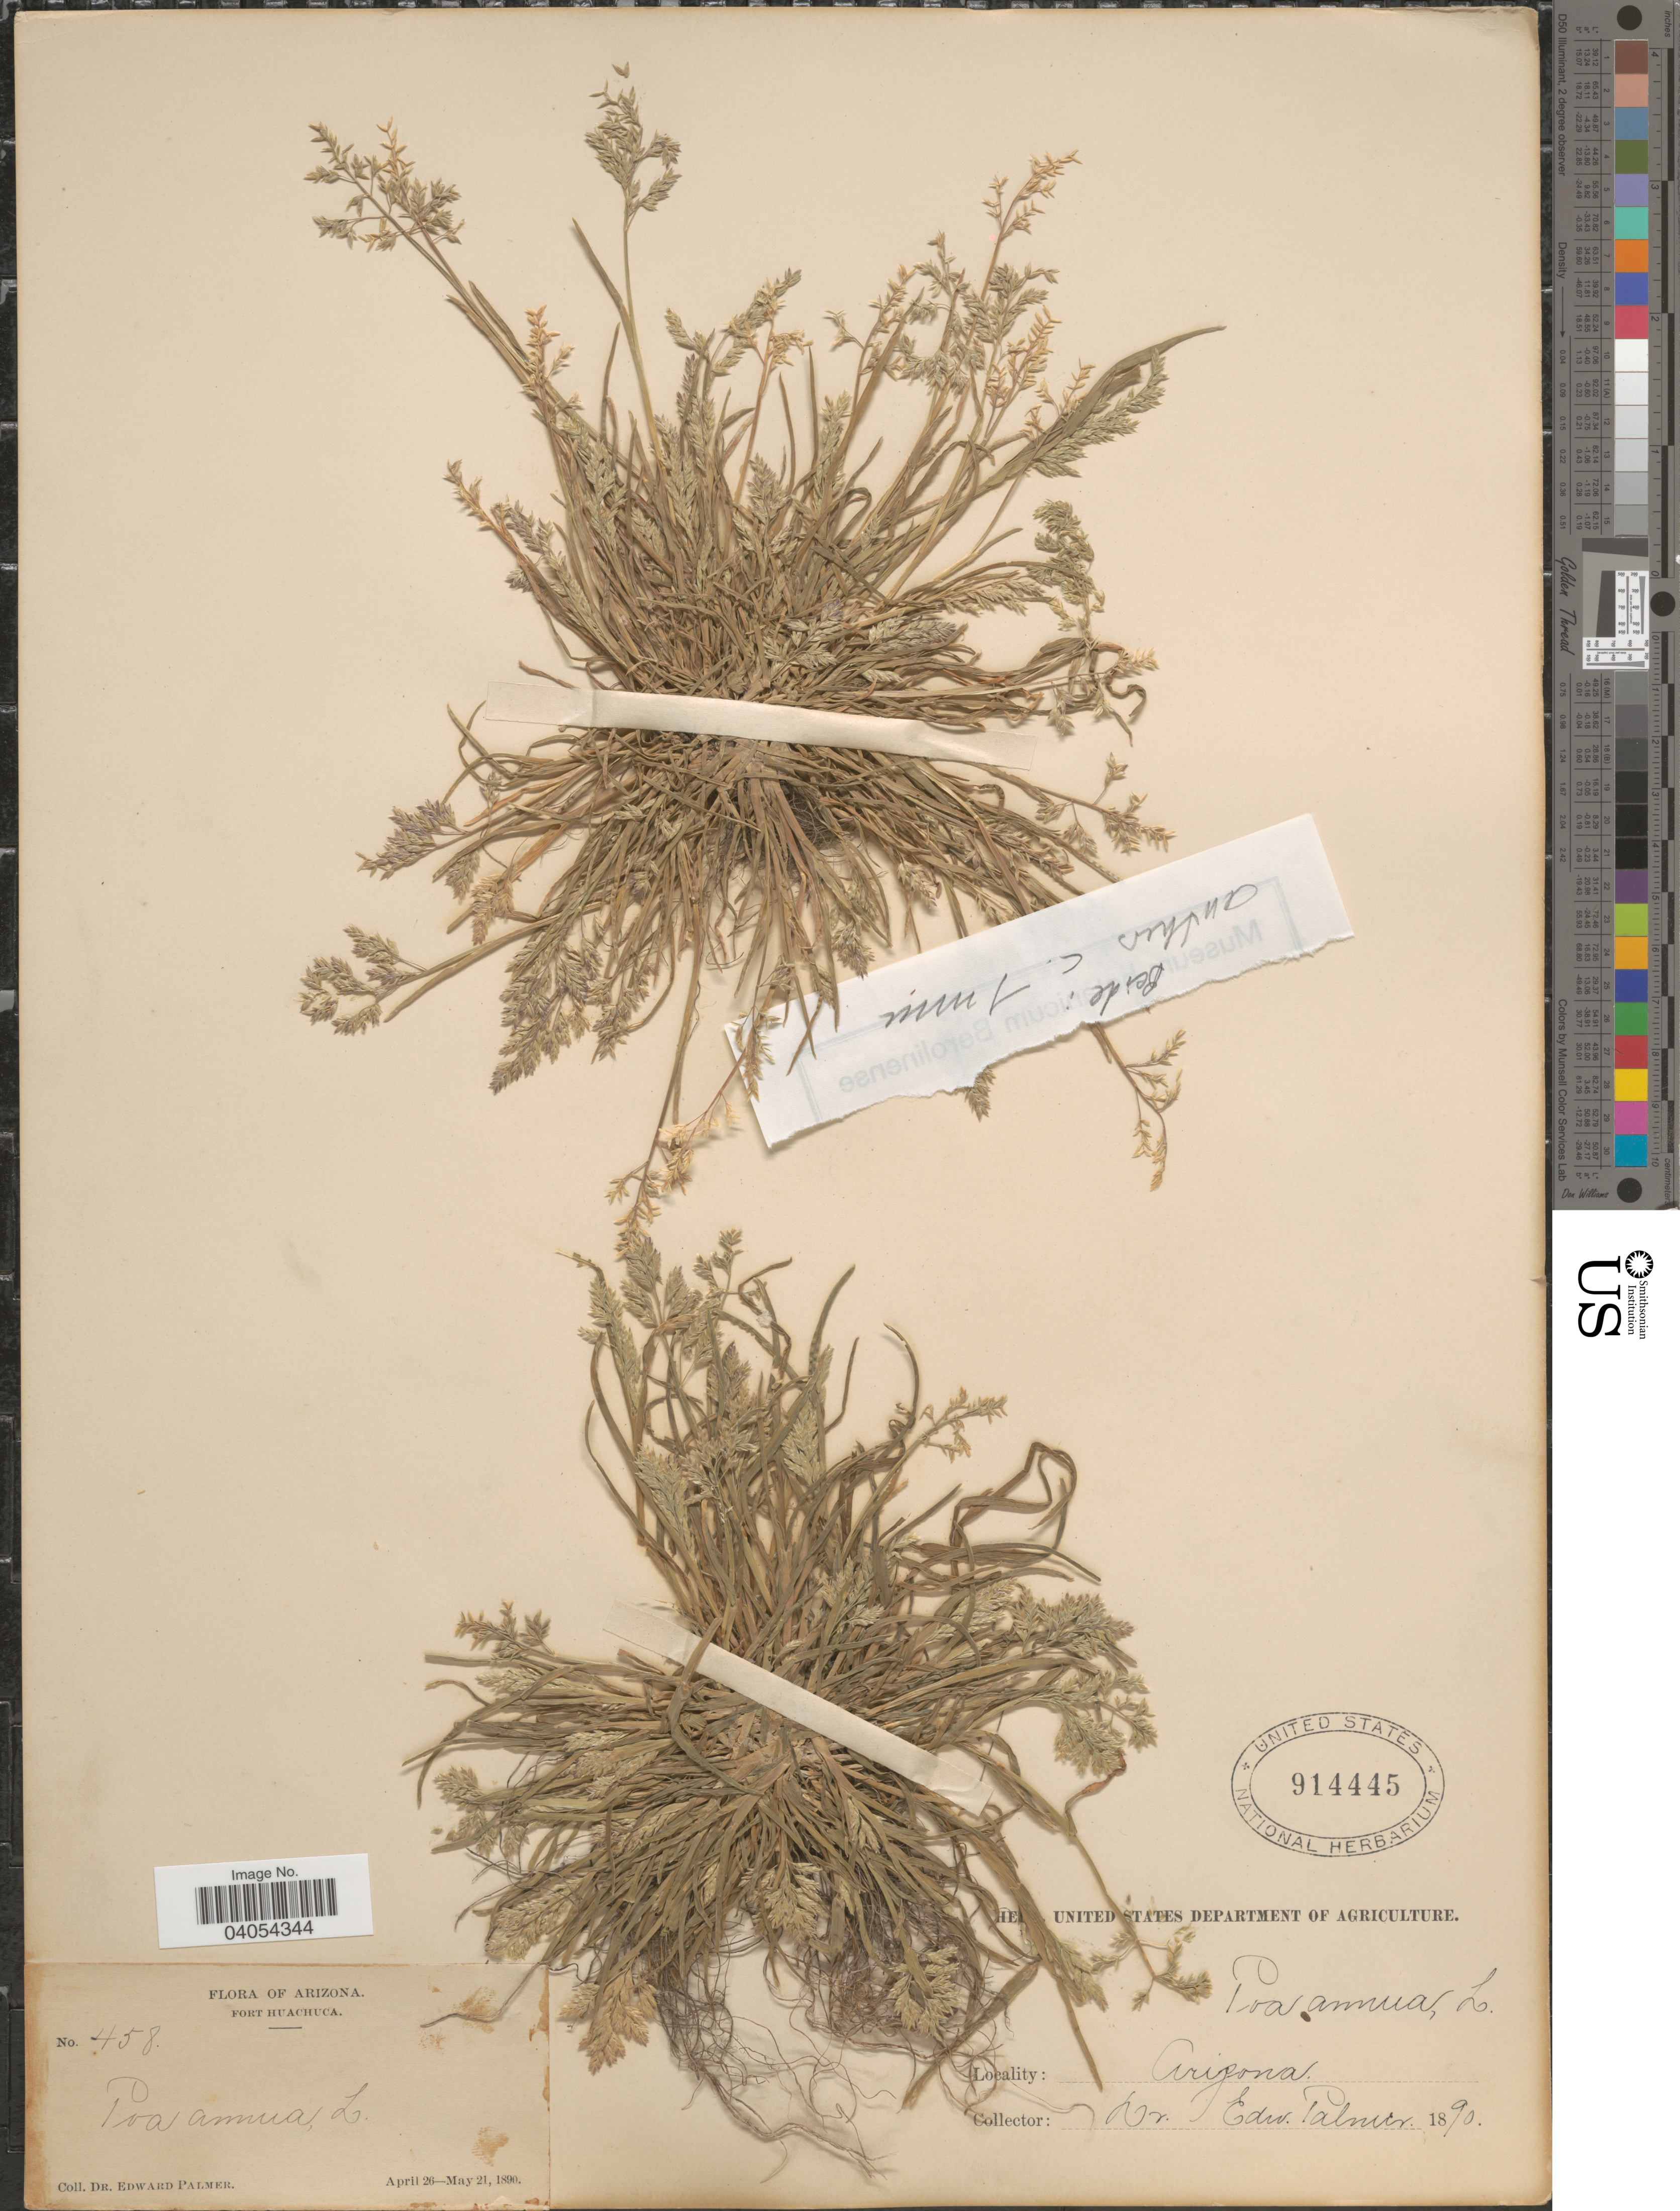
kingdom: Plantae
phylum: Tracheophyta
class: Liliopsida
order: Poales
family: Poaceae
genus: Poa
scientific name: Poa annua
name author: L.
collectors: E. Palmer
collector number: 458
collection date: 1890-04-26/1890-05-21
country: United States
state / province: Arizona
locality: Fort Huachuca.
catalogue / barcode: US 914445